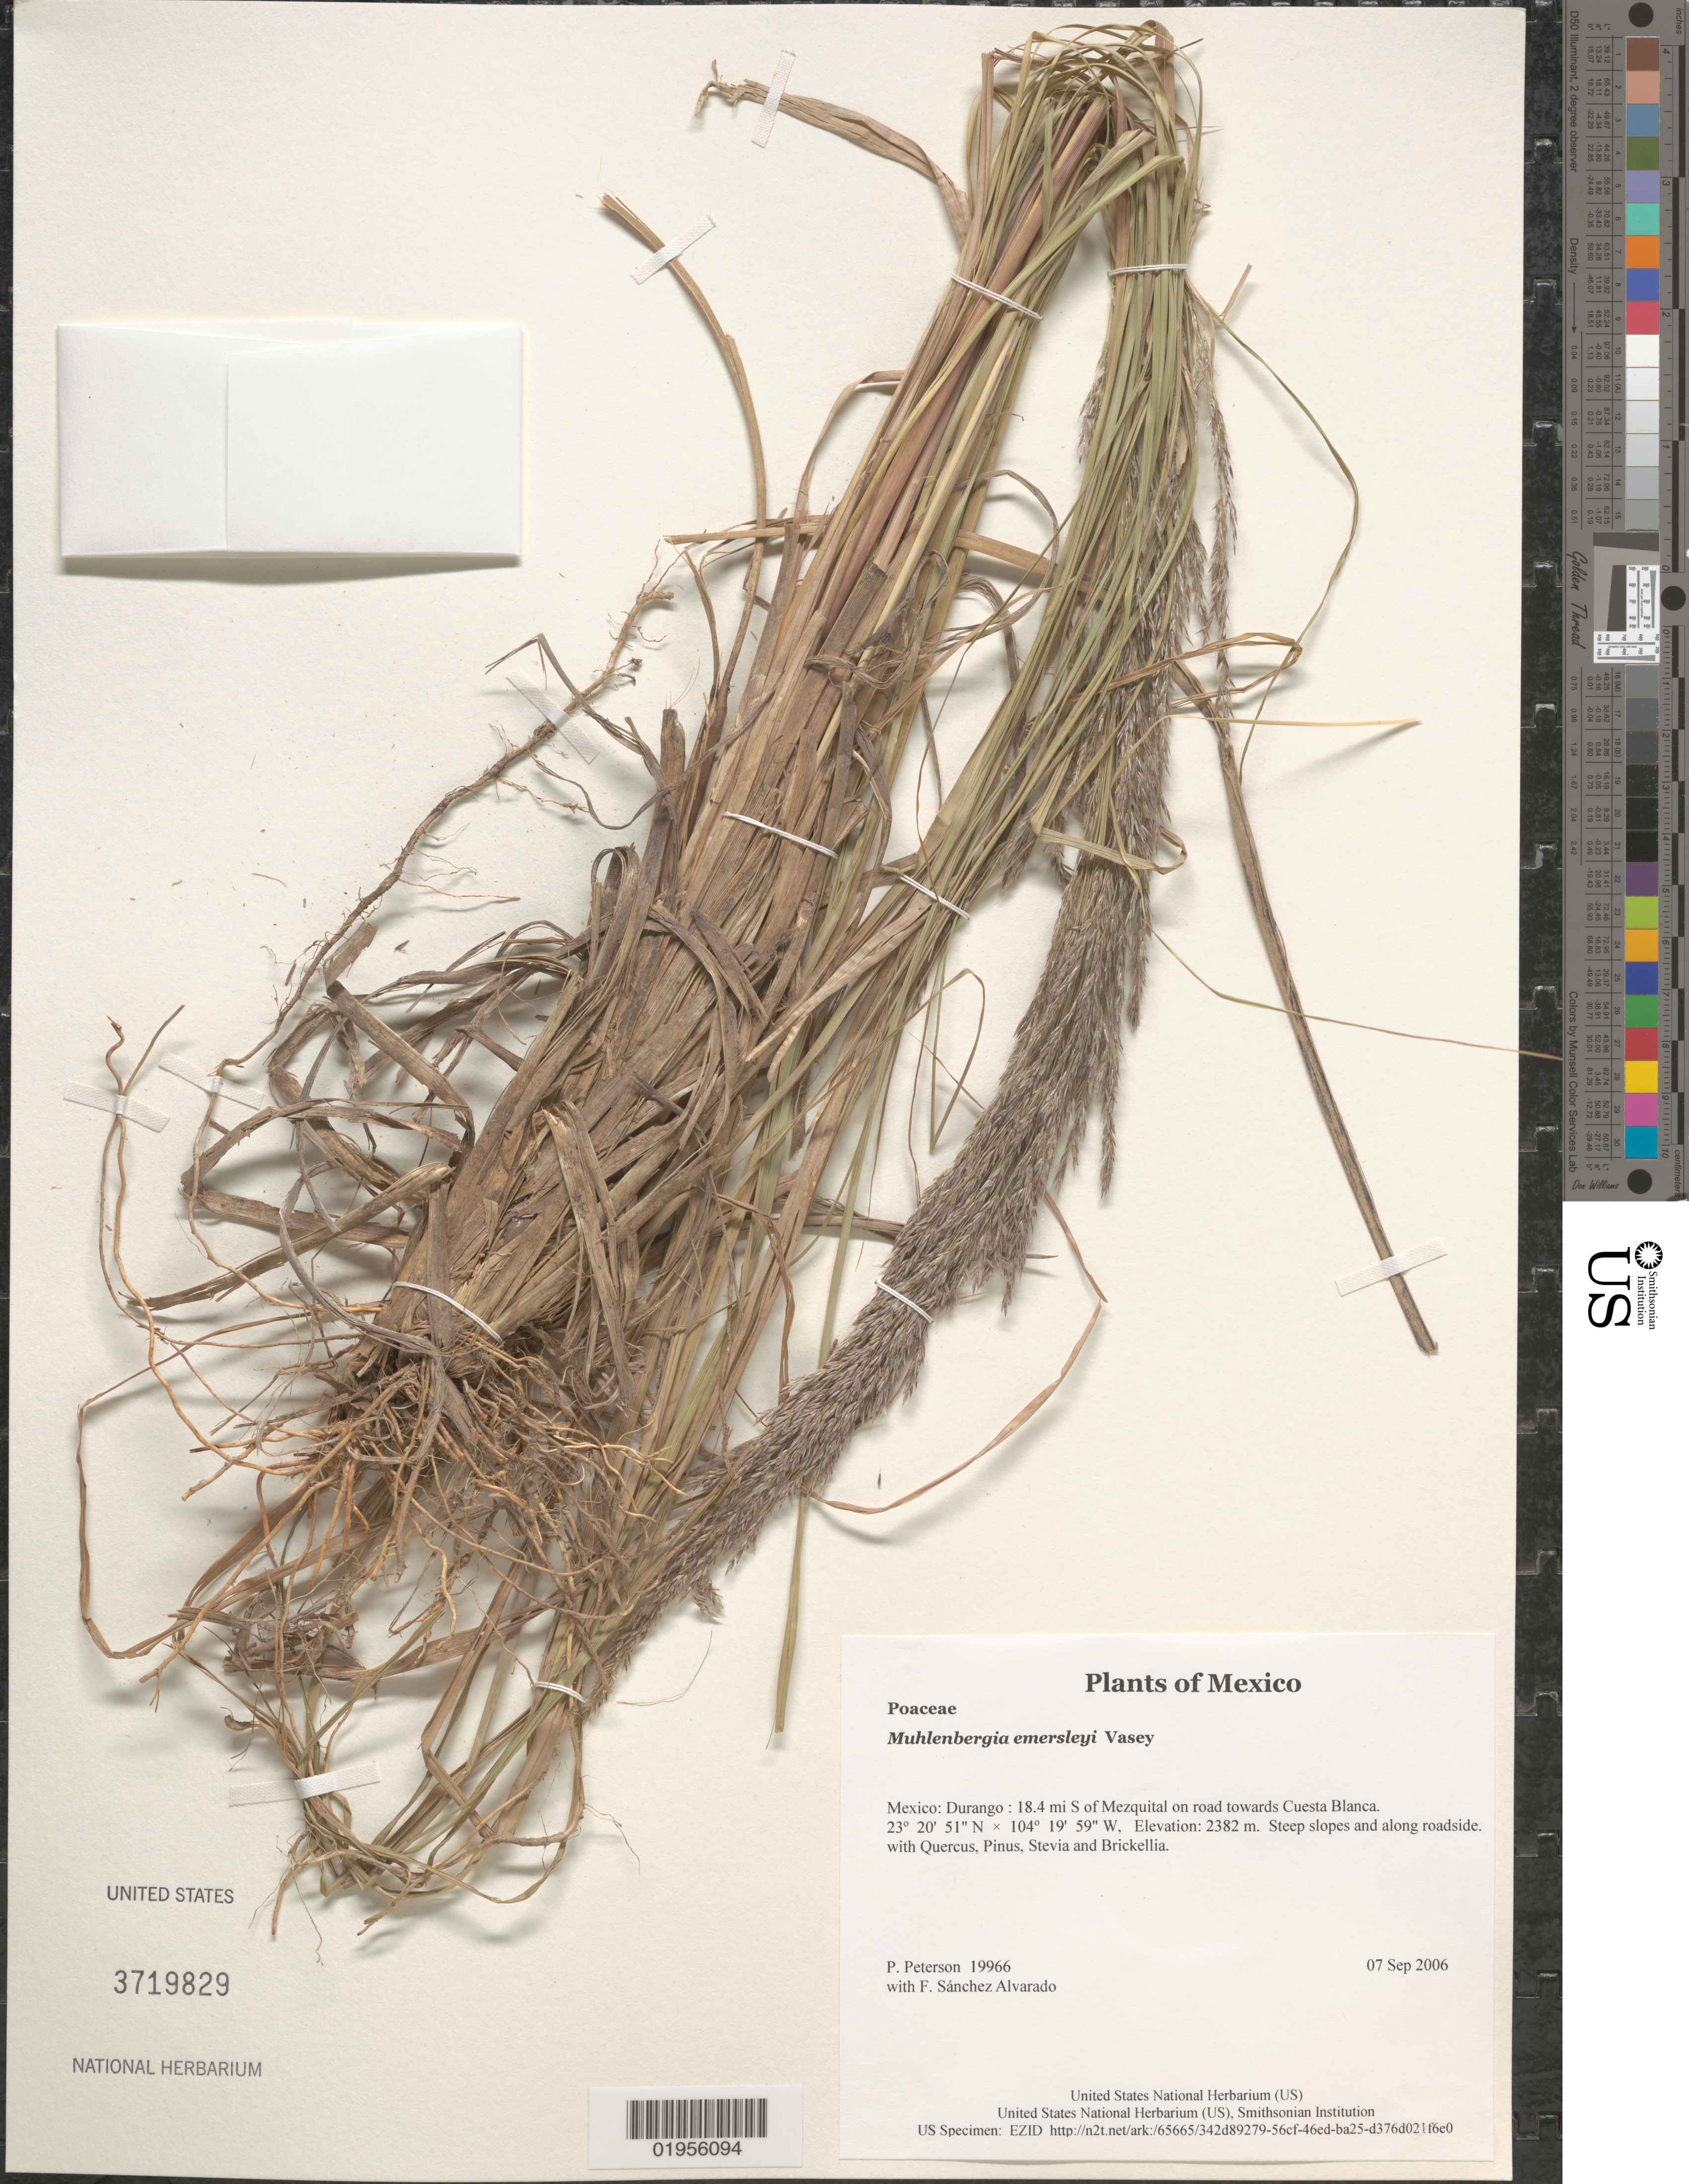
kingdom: Plantae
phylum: Tracheophyta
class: Liliopsida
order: Poales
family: Poaceae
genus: Muhlenbergia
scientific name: Muhlenbergia emersleyi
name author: Vasey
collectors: P. M. Peterson & F. Sánchez Alvarado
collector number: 19966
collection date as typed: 07 Sep 2006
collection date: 2006-09-07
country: Mexico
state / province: Durango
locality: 18.4 mi S of Mezquital on road towards Cuesta Blanca.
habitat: Steep slopes and along roadside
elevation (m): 2382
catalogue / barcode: US 3719829